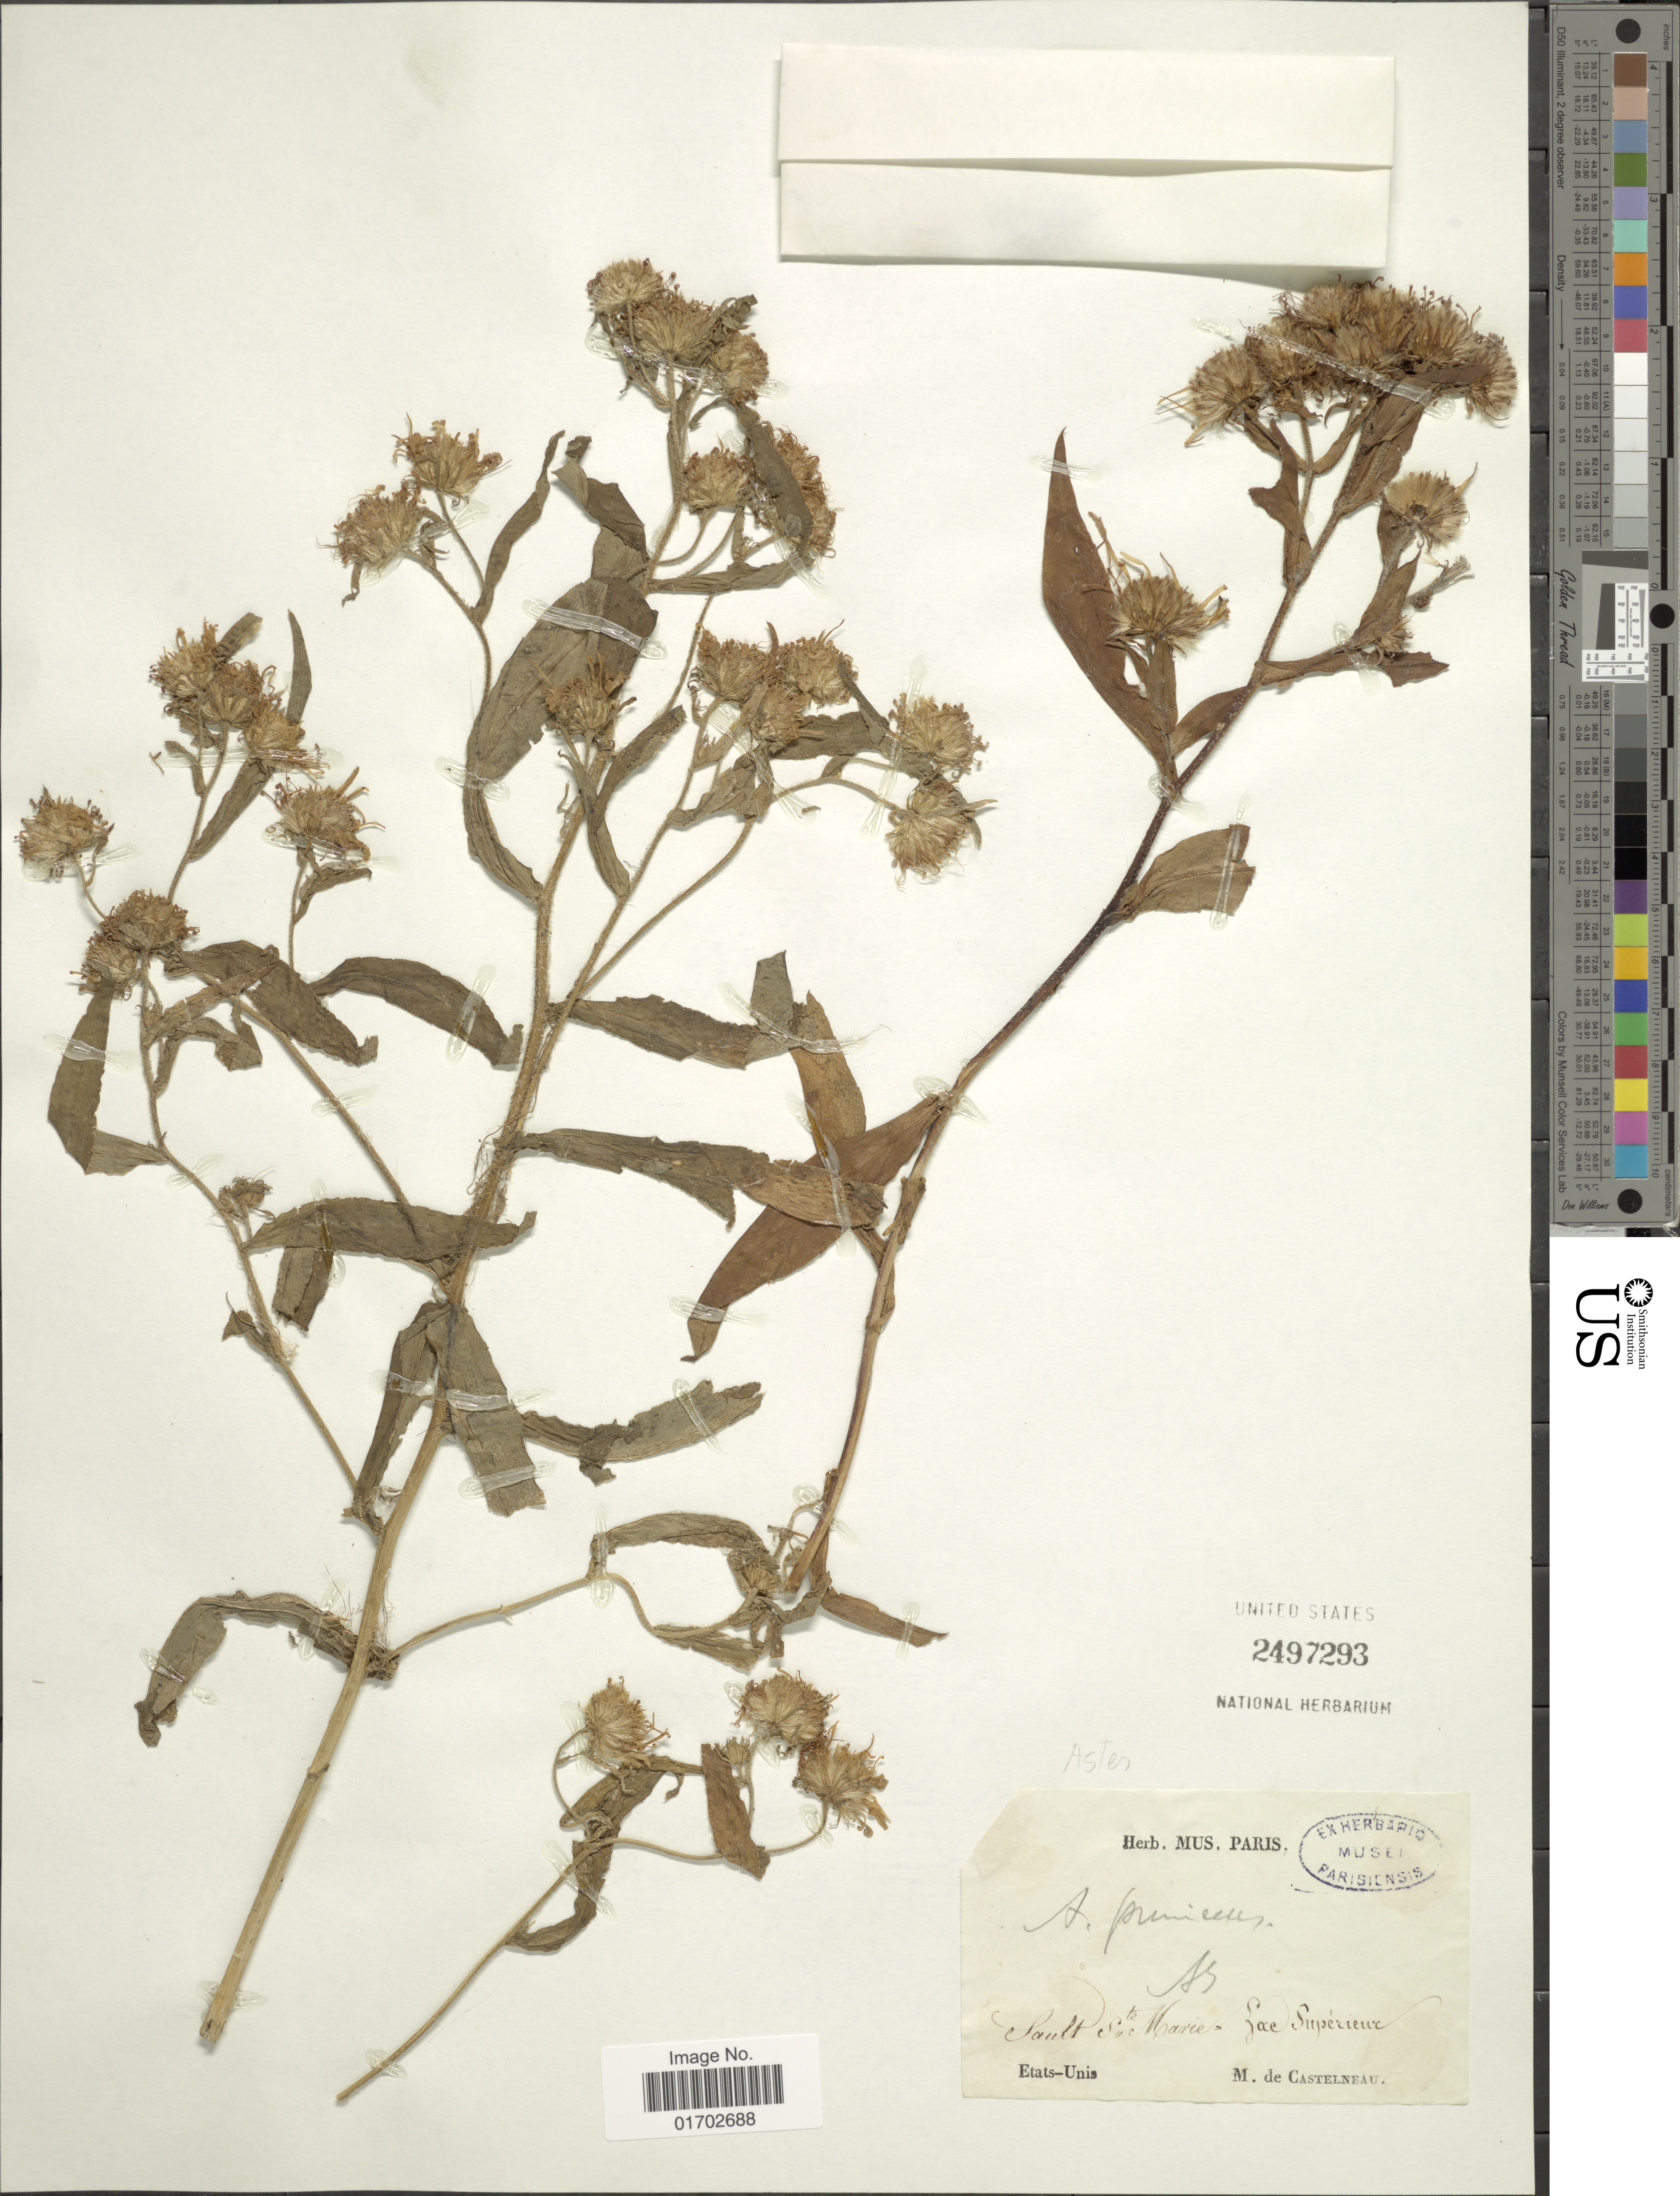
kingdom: Plantae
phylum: Tracheophyta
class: Magnoliopsida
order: Asterales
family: Asteraceae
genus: Symphyotrichum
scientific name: Symphyotrichum puniceum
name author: (L.) Á. Löve & D. Löve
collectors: F. L. Castelnau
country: United States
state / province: Michigan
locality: Sault Ste Marie - Lac Superieur, Etats-Unis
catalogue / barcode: US 2497293